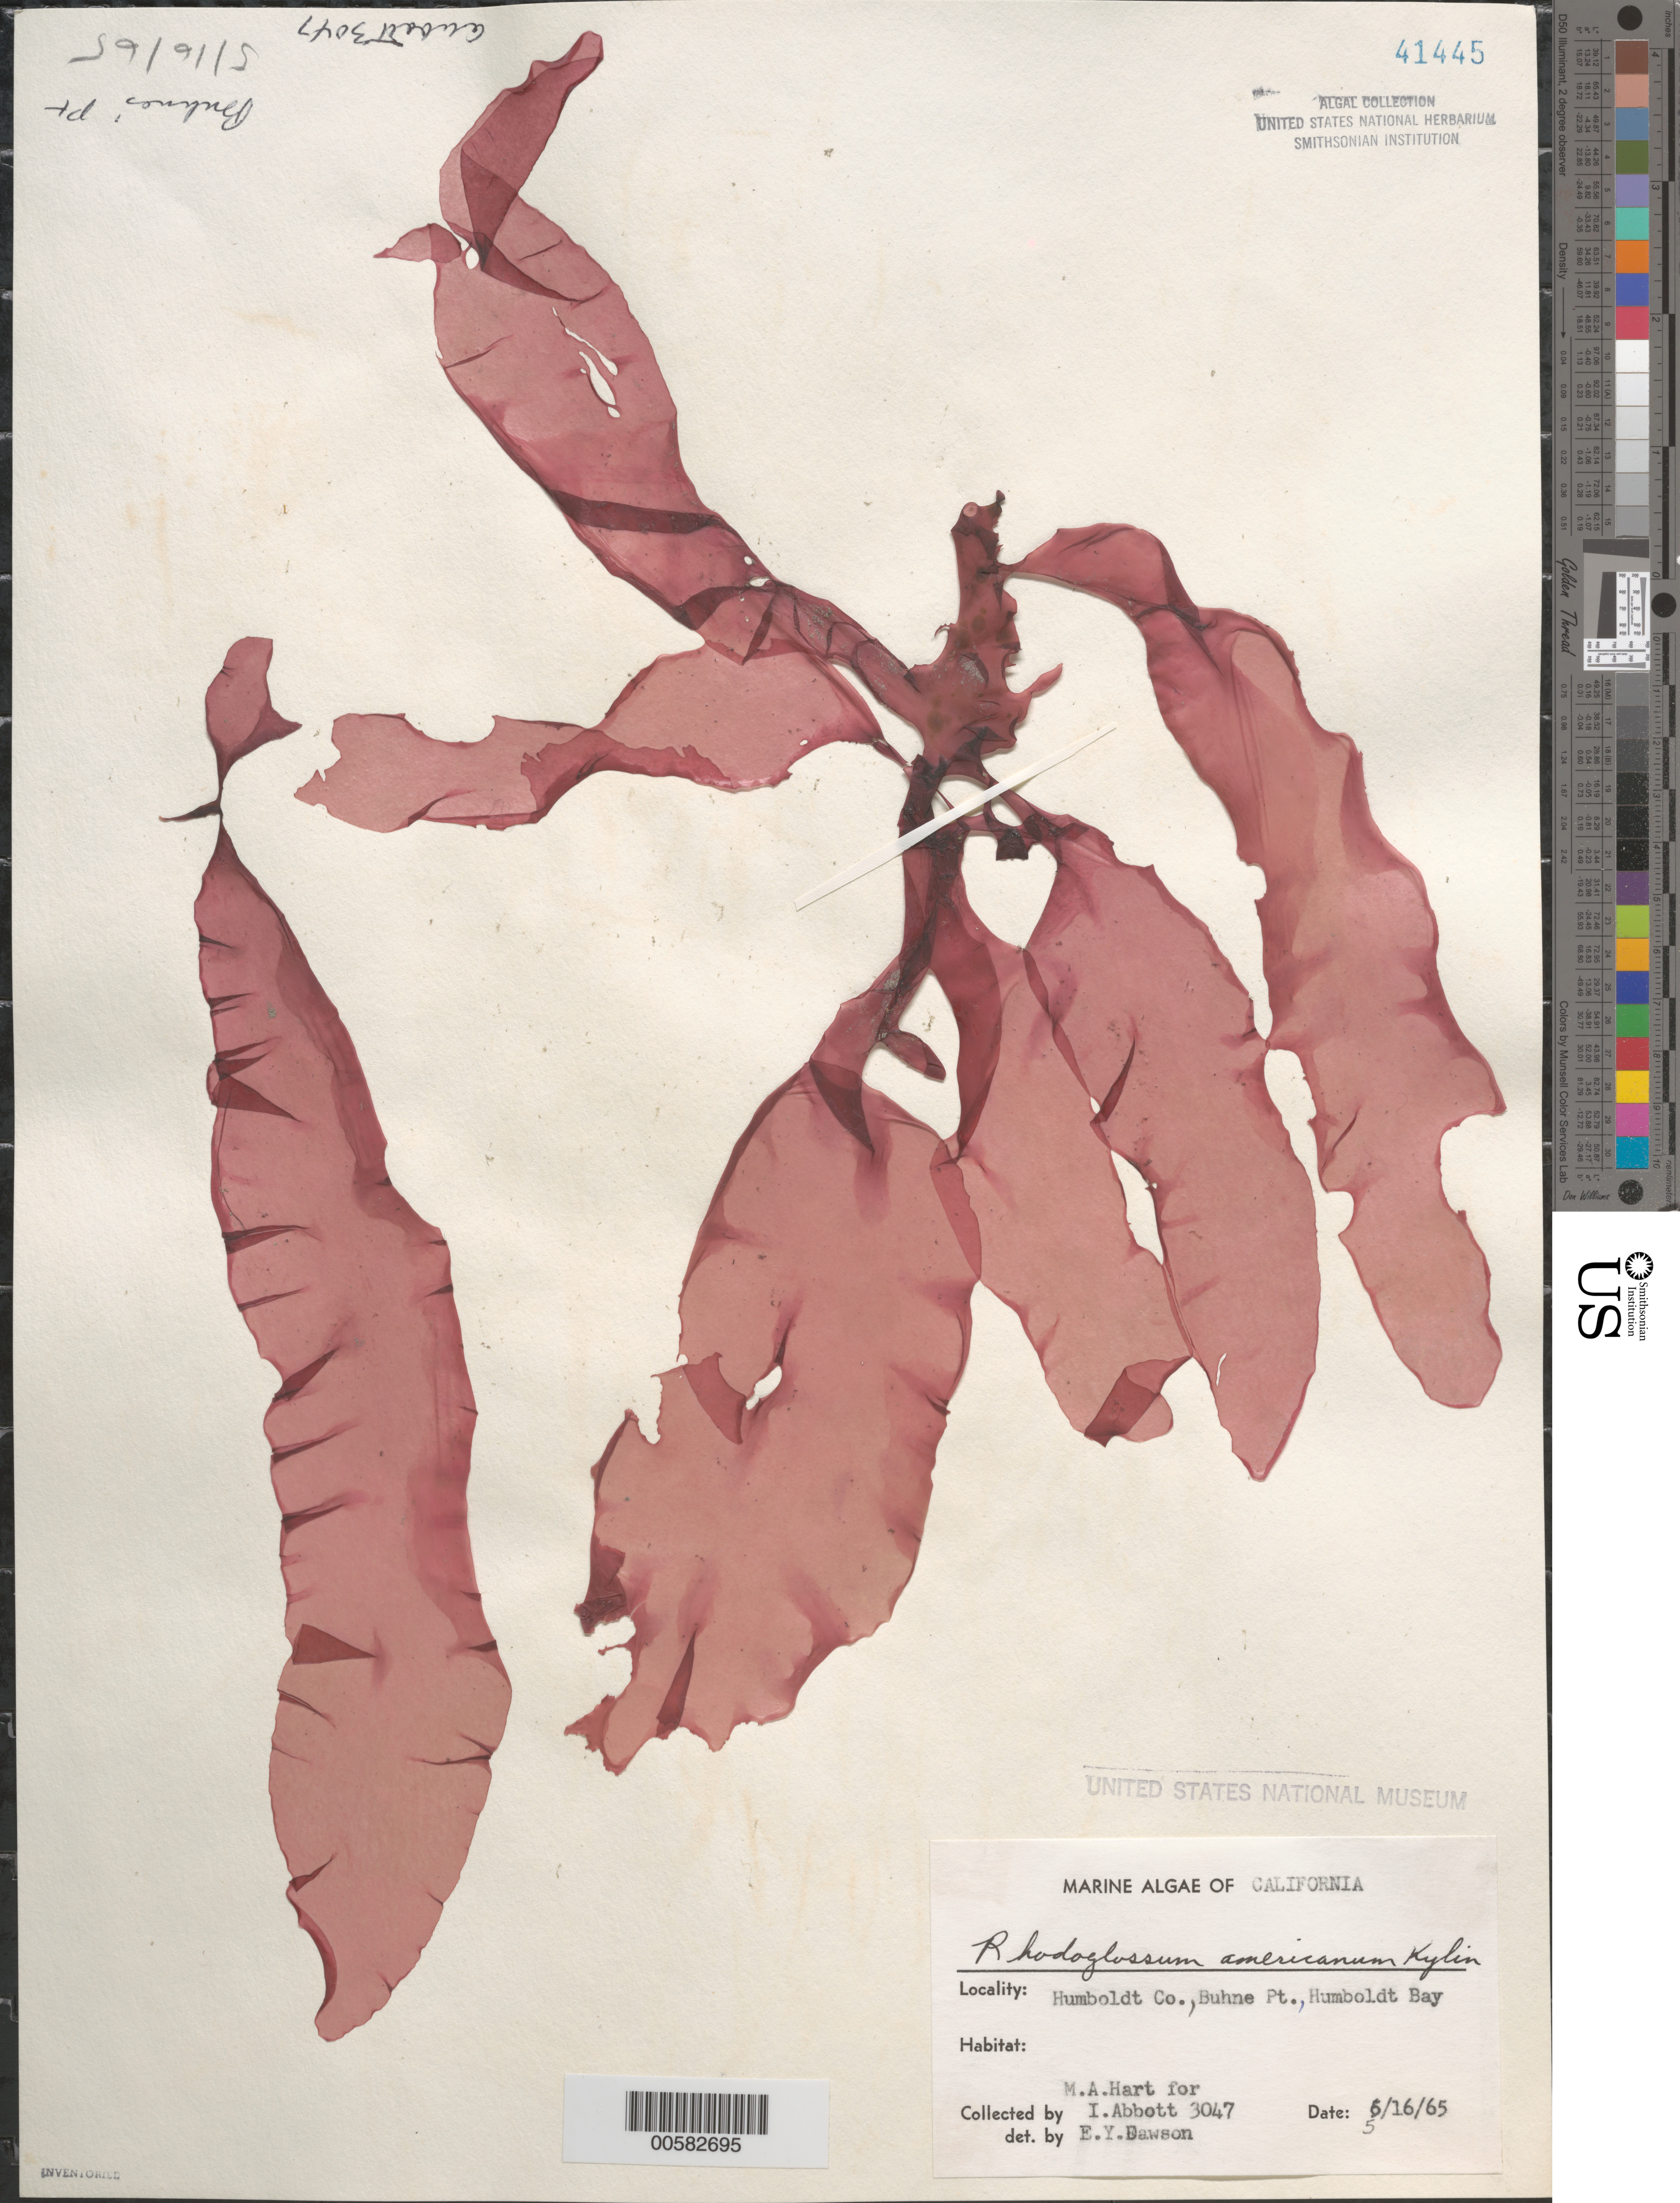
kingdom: Plantae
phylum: Rhodophyta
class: Florideophyceae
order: Gigartinales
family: Gigartinaceae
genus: Mazzaella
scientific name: Mazzaella californica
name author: (J. Agardh) G. De Toni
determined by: Algae name updating Project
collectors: M. A. Hart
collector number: IAA 3047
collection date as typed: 16 May 1965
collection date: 1965-05-16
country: United States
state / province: California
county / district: Humboldt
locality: Buhne Point, Humboldt Bay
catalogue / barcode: US 41445